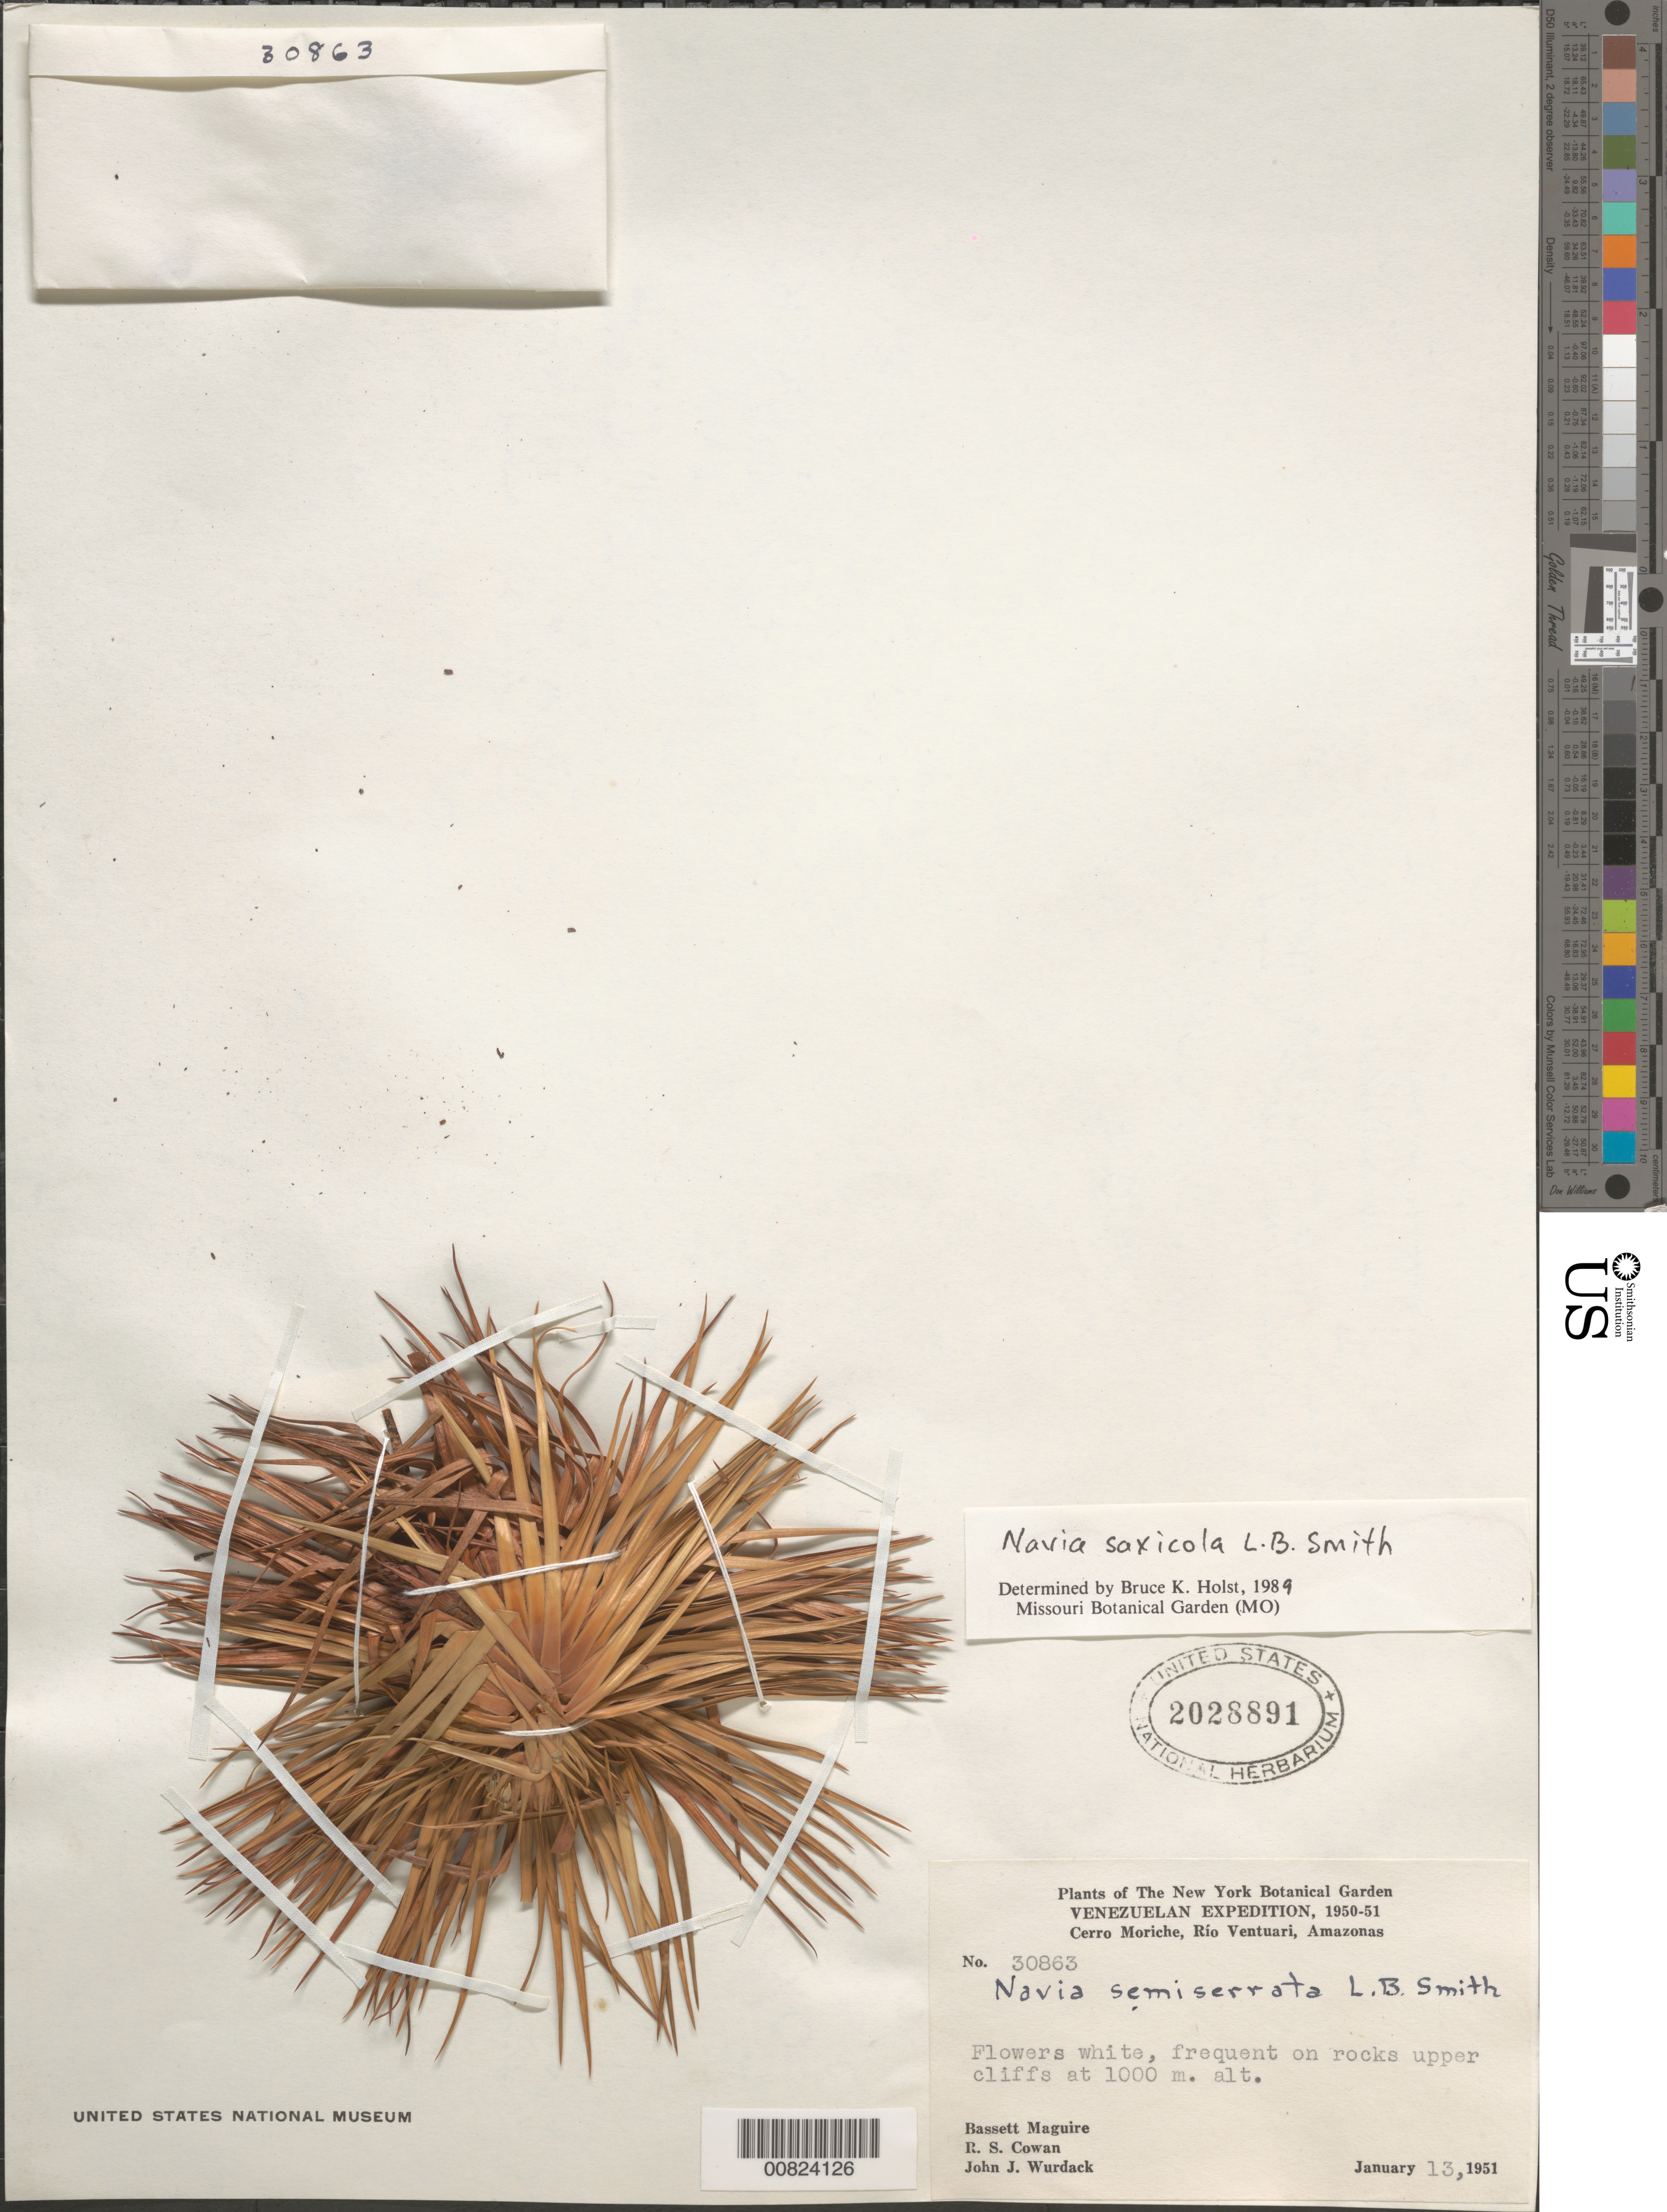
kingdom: Plantae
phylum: Tracheophyta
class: Liliopsida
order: Poales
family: Bromeliaceae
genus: Navia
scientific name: Navia saxicola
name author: L.B. Sm.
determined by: Holst, Bruce K.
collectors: B. Maguire, R. S. Cowan & J. J. Wurdack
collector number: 30863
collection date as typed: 13-Jan-51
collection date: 1951-01-13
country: Venezuela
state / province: Amazonas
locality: Cerro Moriche, Río Ventuari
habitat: Rocks on upper cliffs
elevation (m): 1000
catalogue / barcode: US 2028891